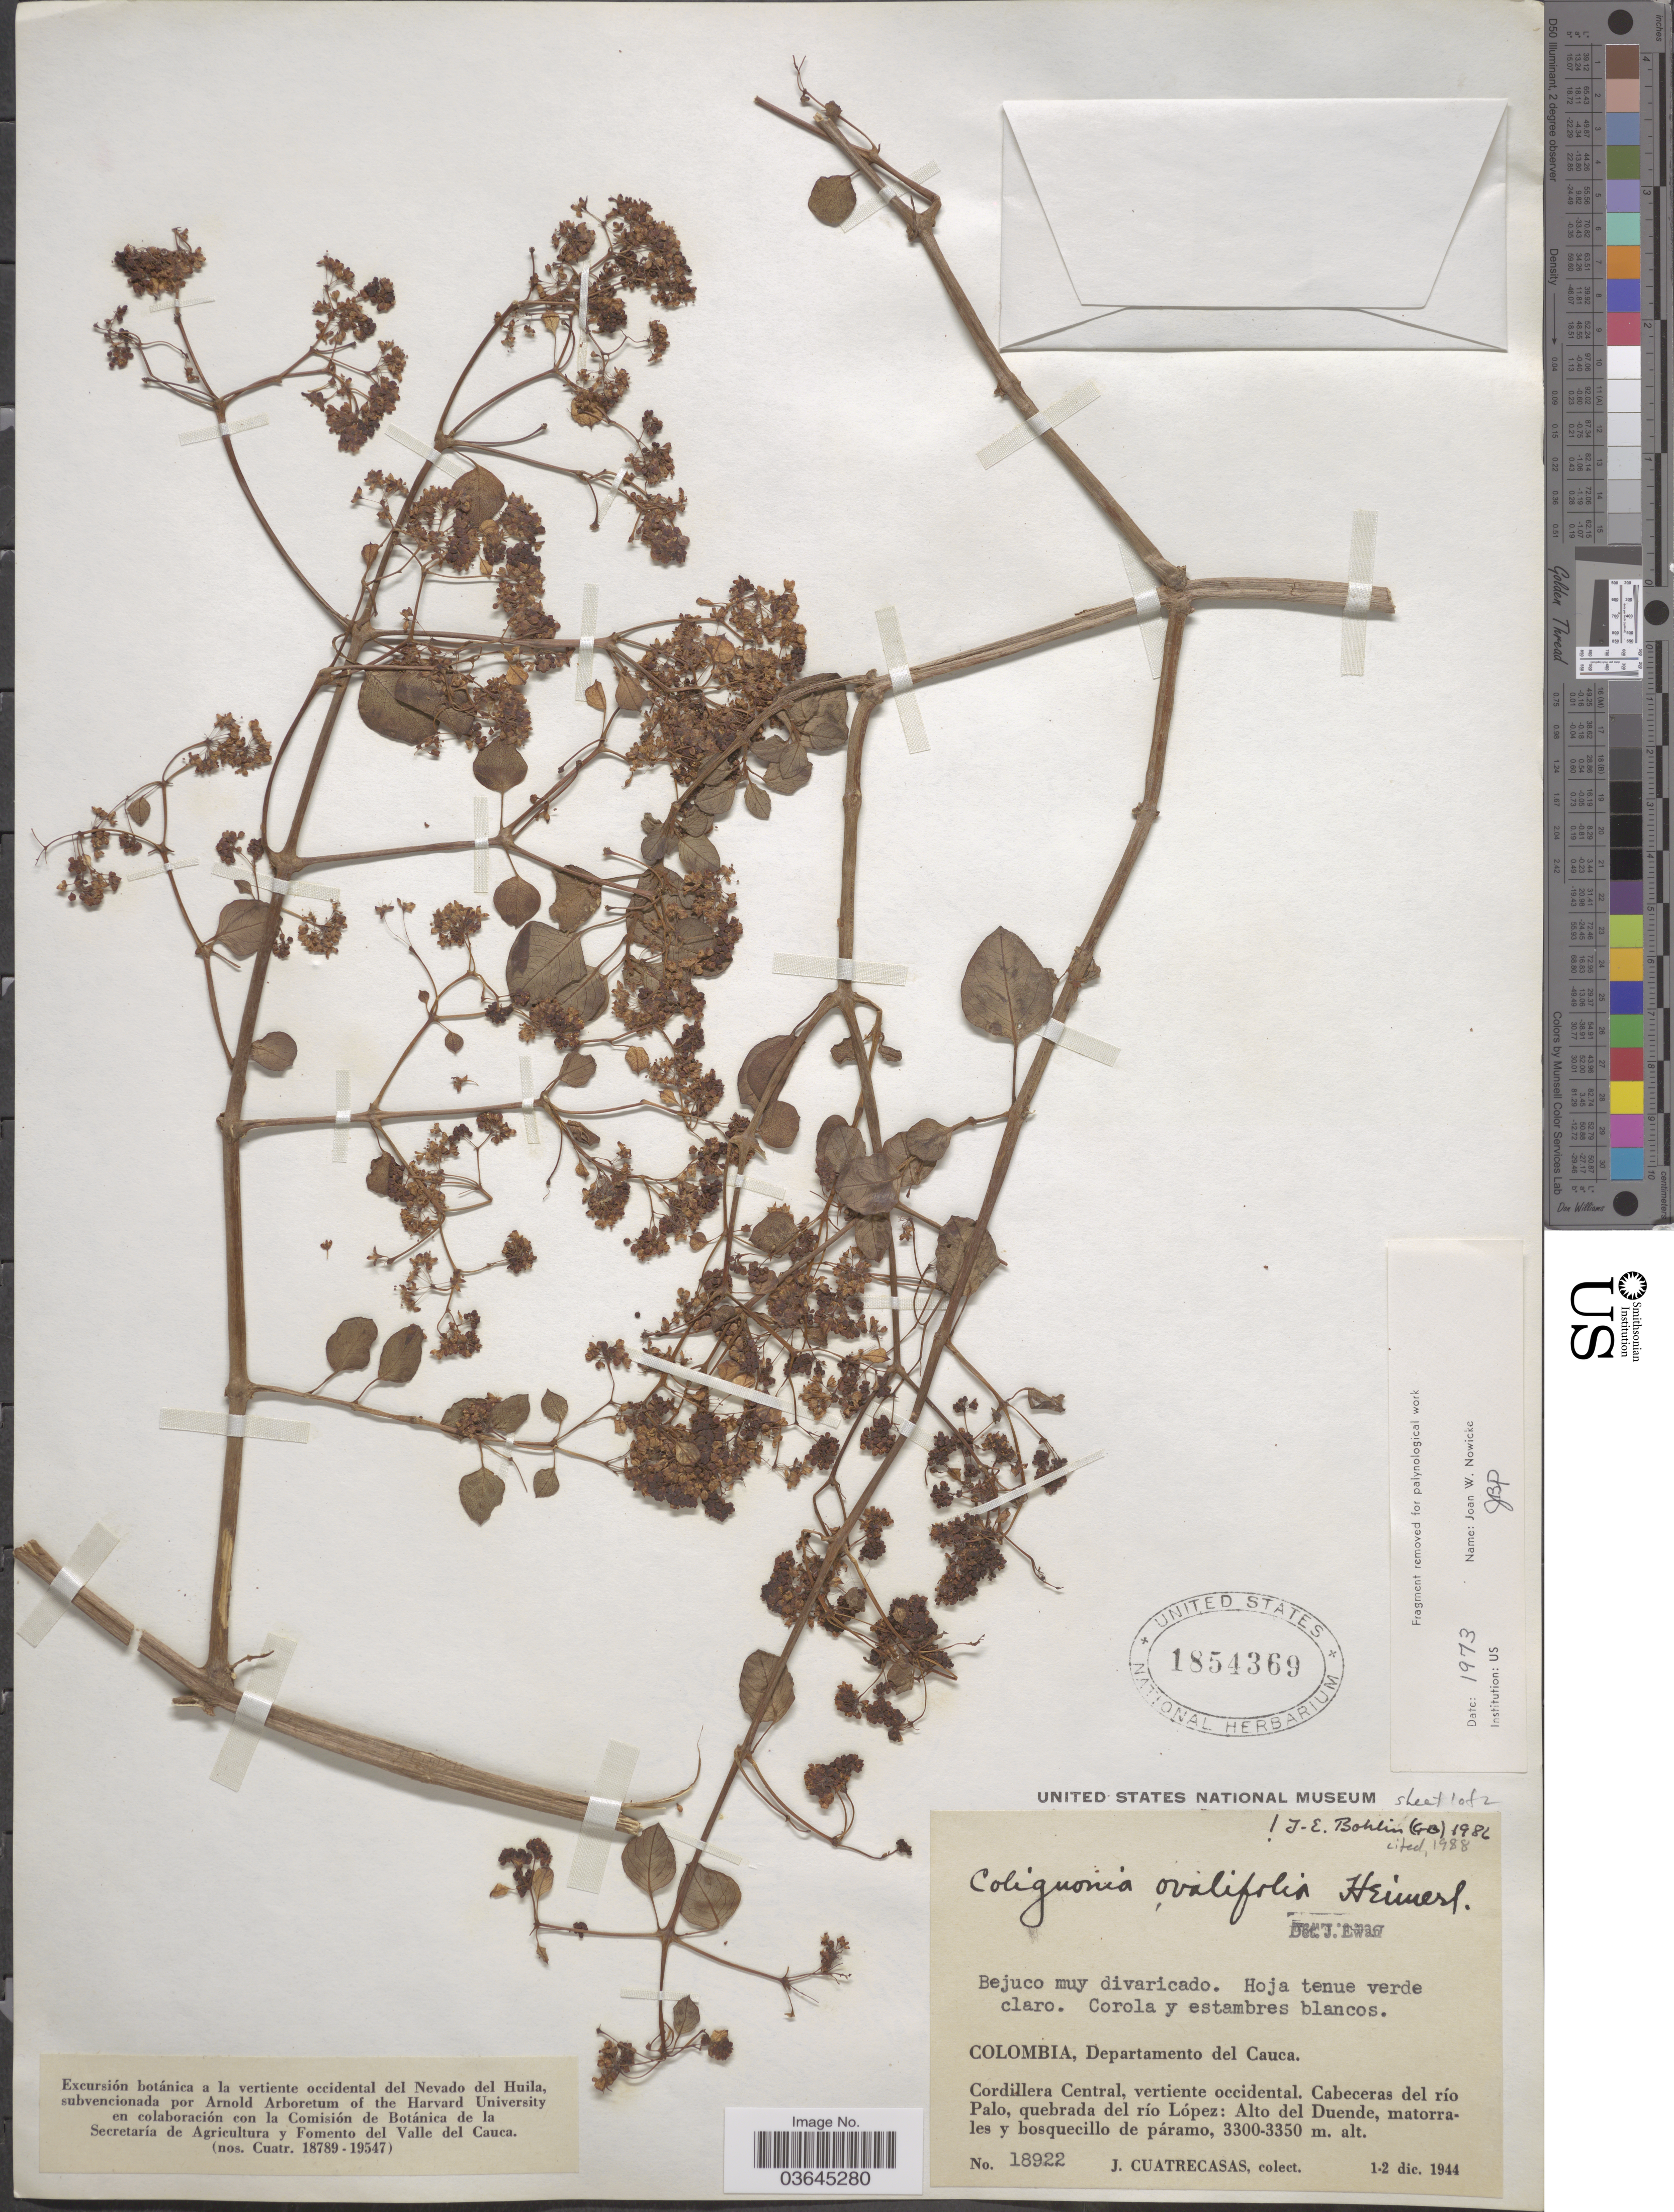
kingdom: Plantae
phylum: Tracheophyta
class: Magnoliopsida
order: Caryophyllales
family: Nyctaginaceae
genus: Colignonia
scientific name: Colignonia ovalifolia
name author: Heimerl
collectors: J. Cuatrecasas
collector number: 18922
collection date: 1944-12-01/1944-12-02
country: Colombia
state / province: Cauca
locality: Departamento del Cauca. Cordillera Central, vertiente occidental. Cabeceras del río Palo, quebrada del río López: Alto del Duende.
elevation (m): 3300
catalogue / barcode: US 1854369